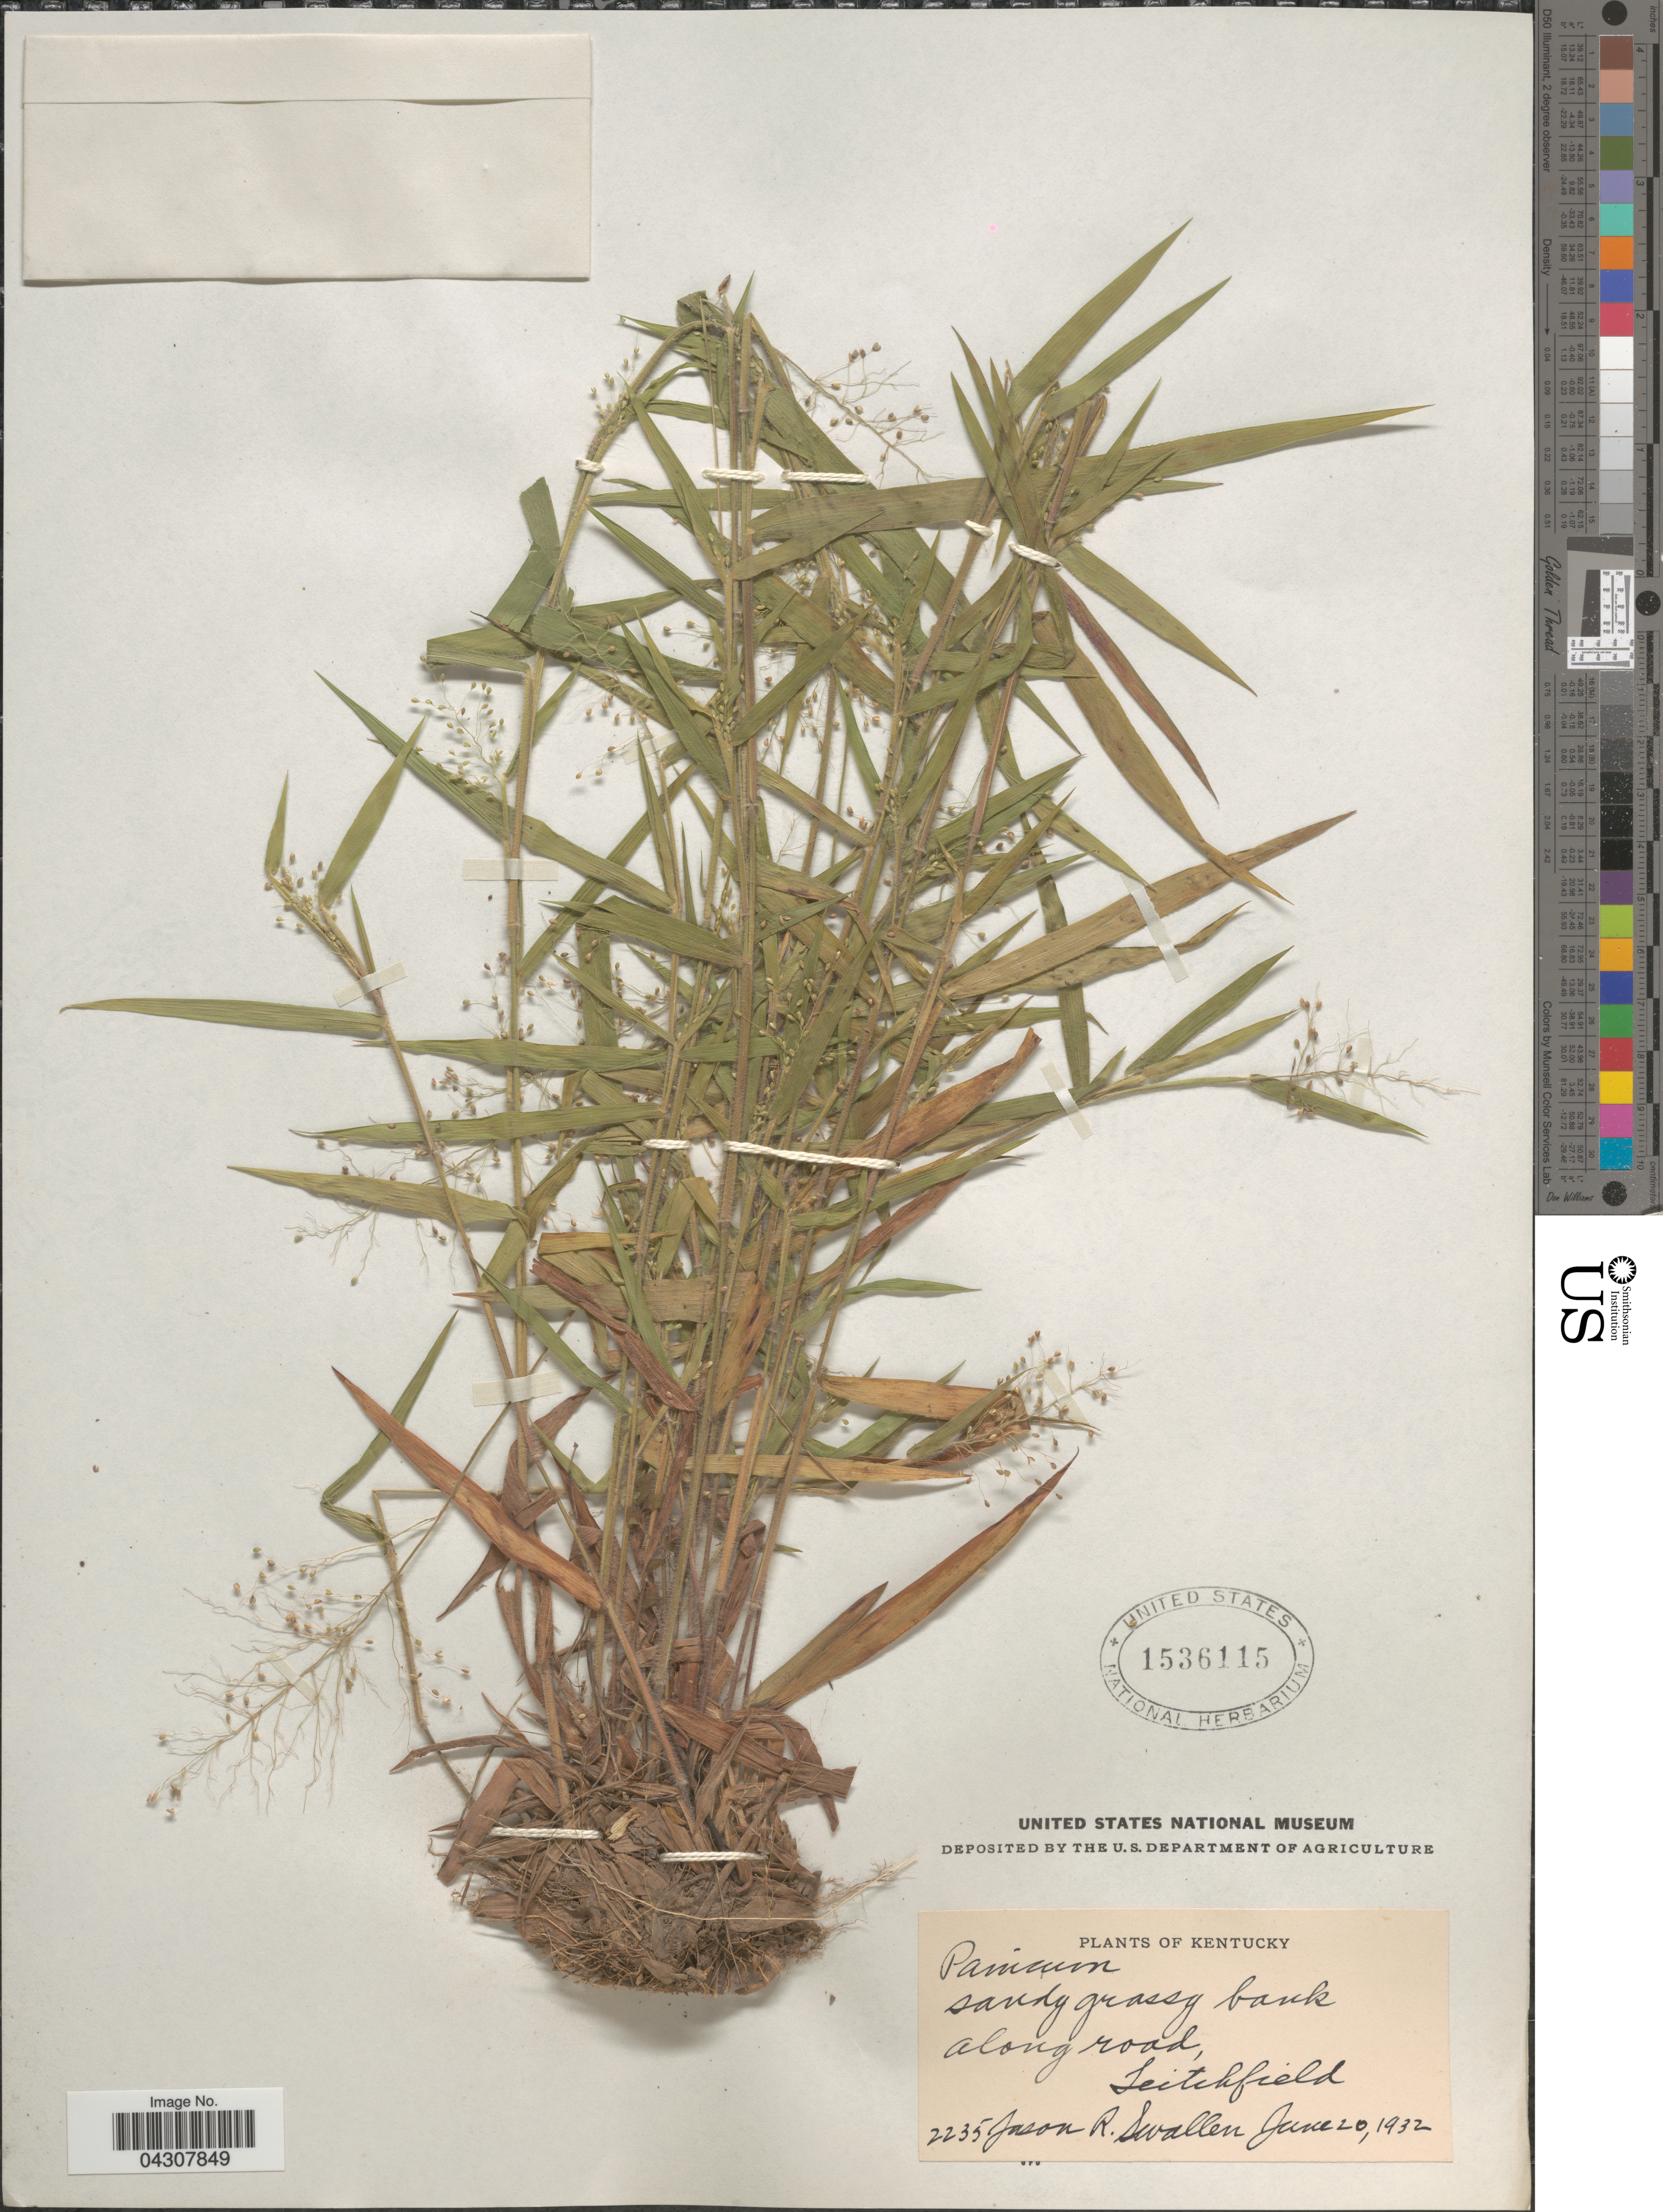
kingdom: Plantae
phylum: Tracheophyta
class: Liliopsida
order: Poales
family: Poaceae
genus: Dichanthelium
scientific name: Dichanthelium acuminatum var. acuminatum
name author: (Sw.) Gould & C.A. Clark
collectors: J. R. Swallen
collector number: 2235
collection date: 1932-06-20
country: United States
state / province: Kentucky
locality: Leitchfield.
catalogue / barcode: US 1536115